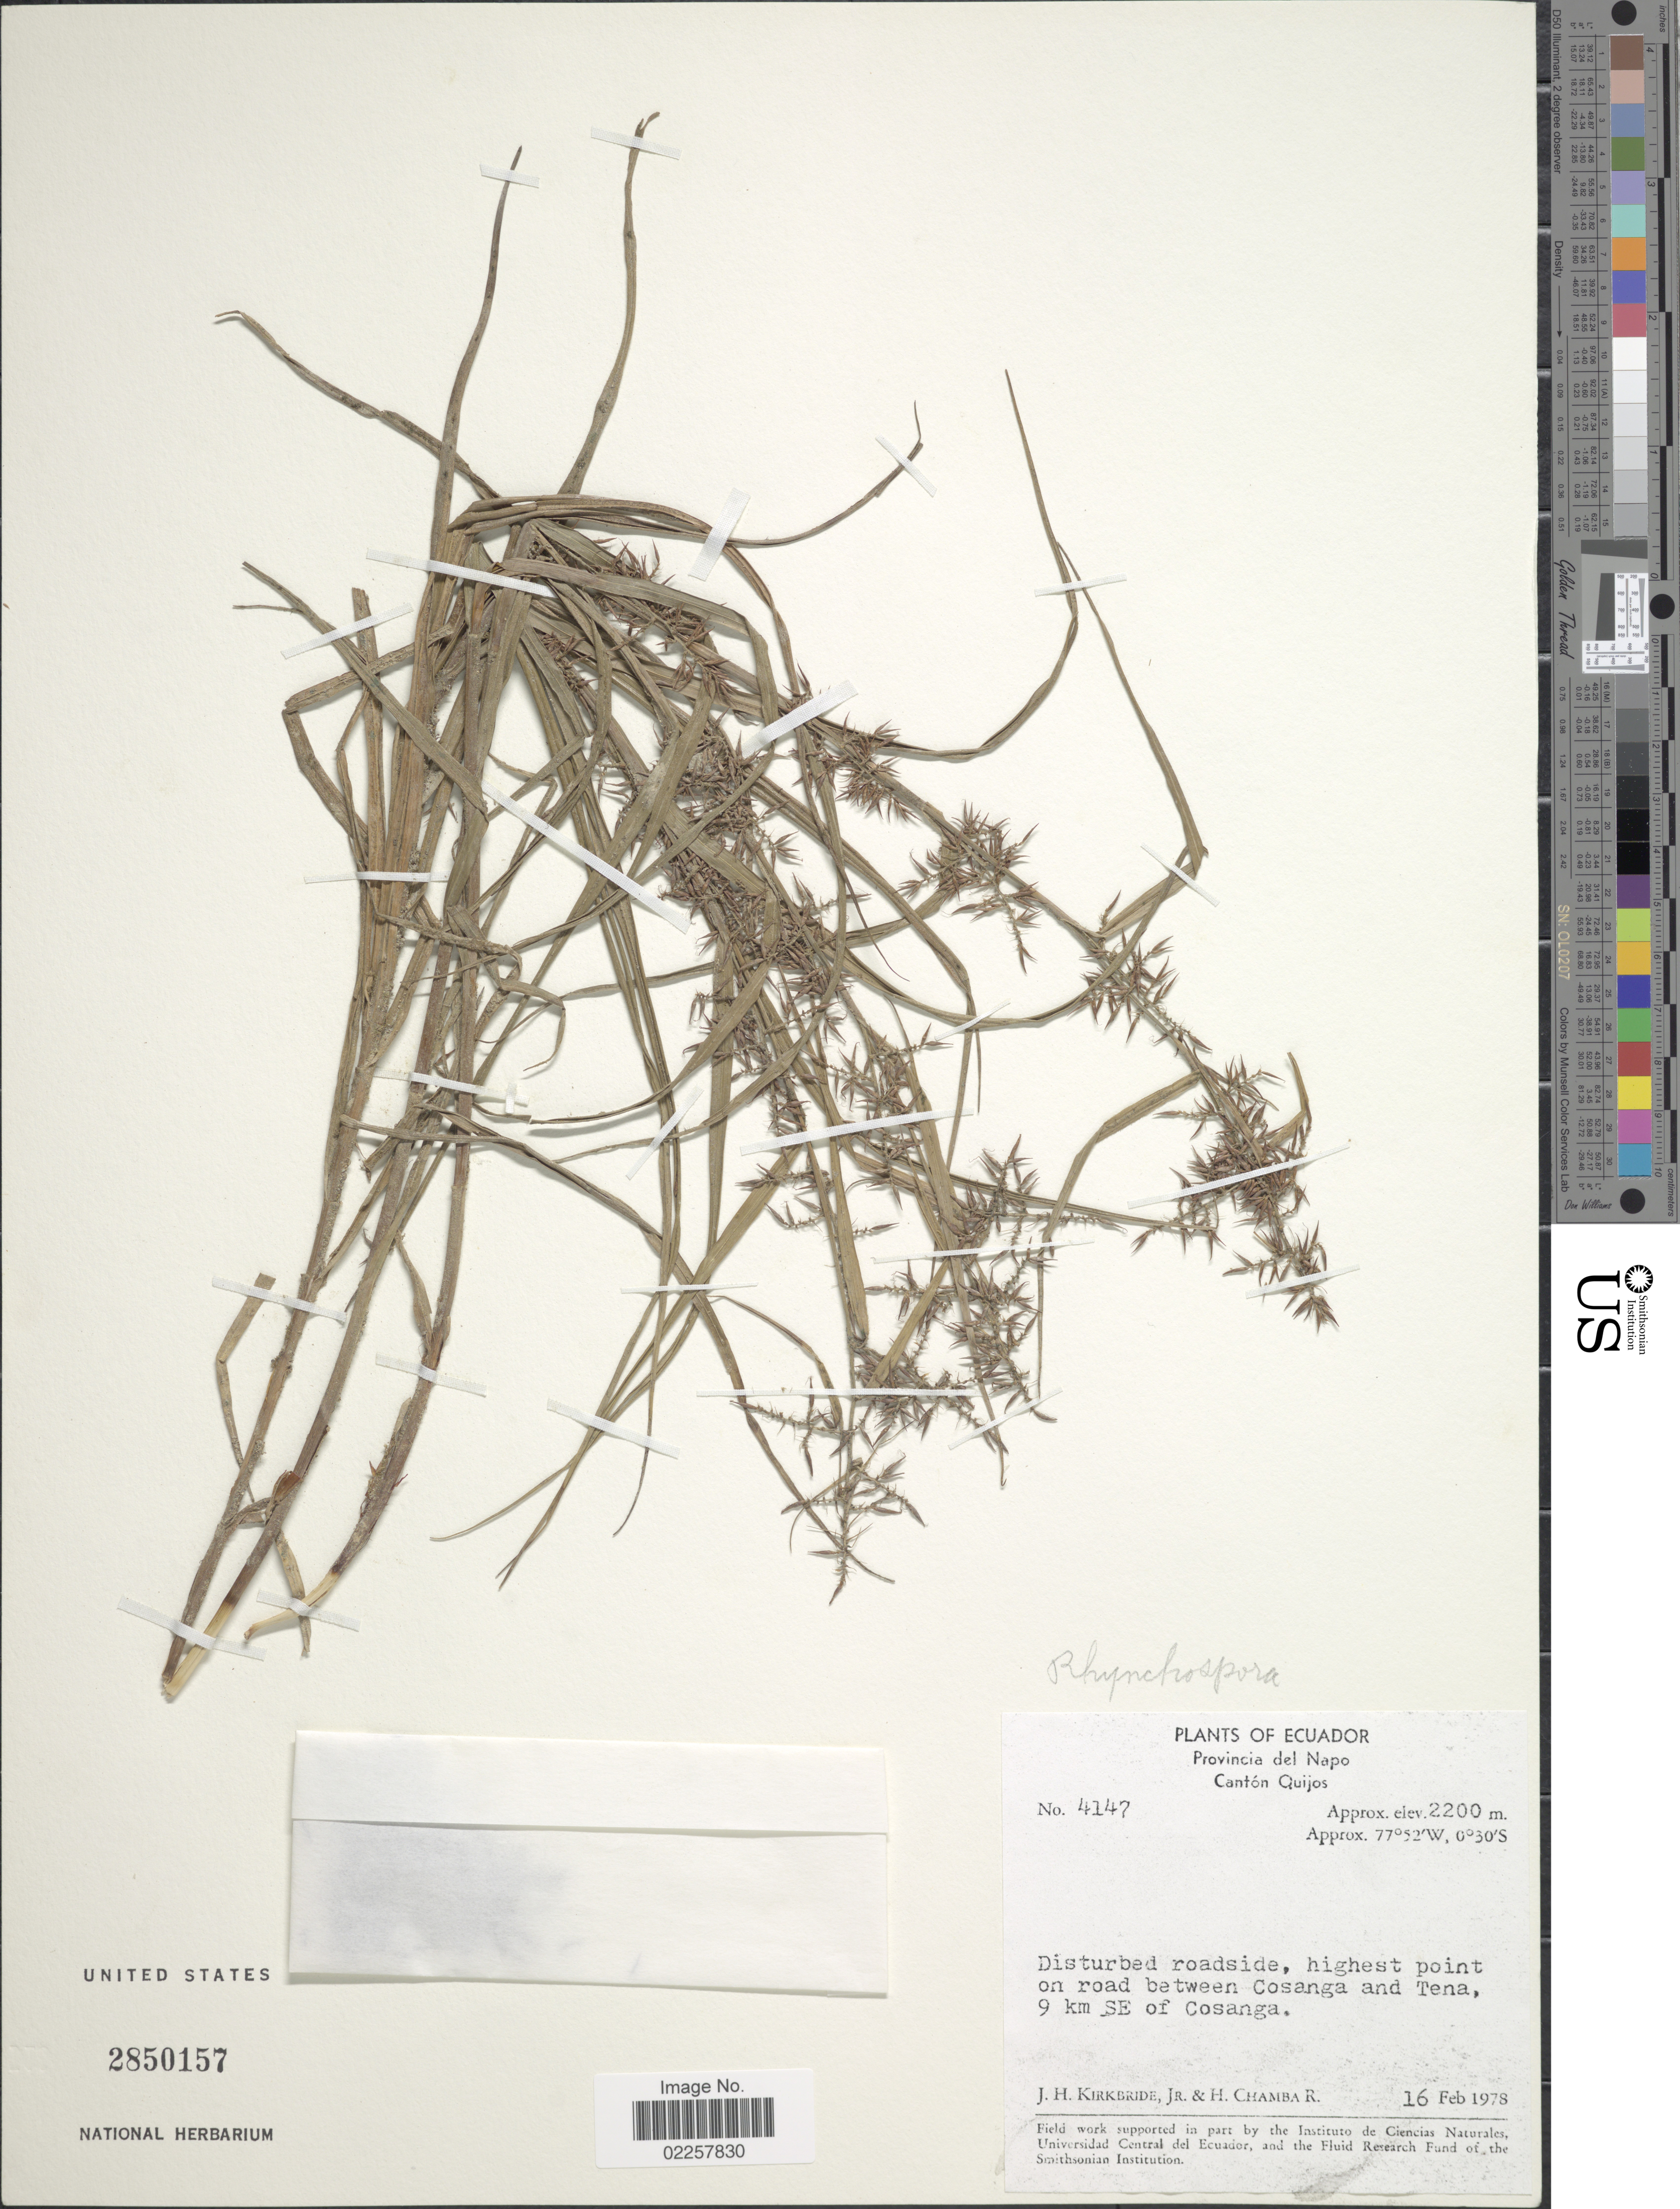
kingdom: Plantae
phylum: Tracheophyta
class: Liliopsida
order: Poales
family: Cyperaceae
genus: Rhynchospora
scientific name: Rhynchospora sp.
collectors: J. H. Kirkbride & H. Chamba R.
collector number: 4147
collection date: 1978-02-16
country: Ecuador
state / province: Napo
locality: Provincia del Napo, Canton Quijos, highest point on road between Cosanga and Tena 9 km SE of Cosanga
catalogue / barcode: US 2850157